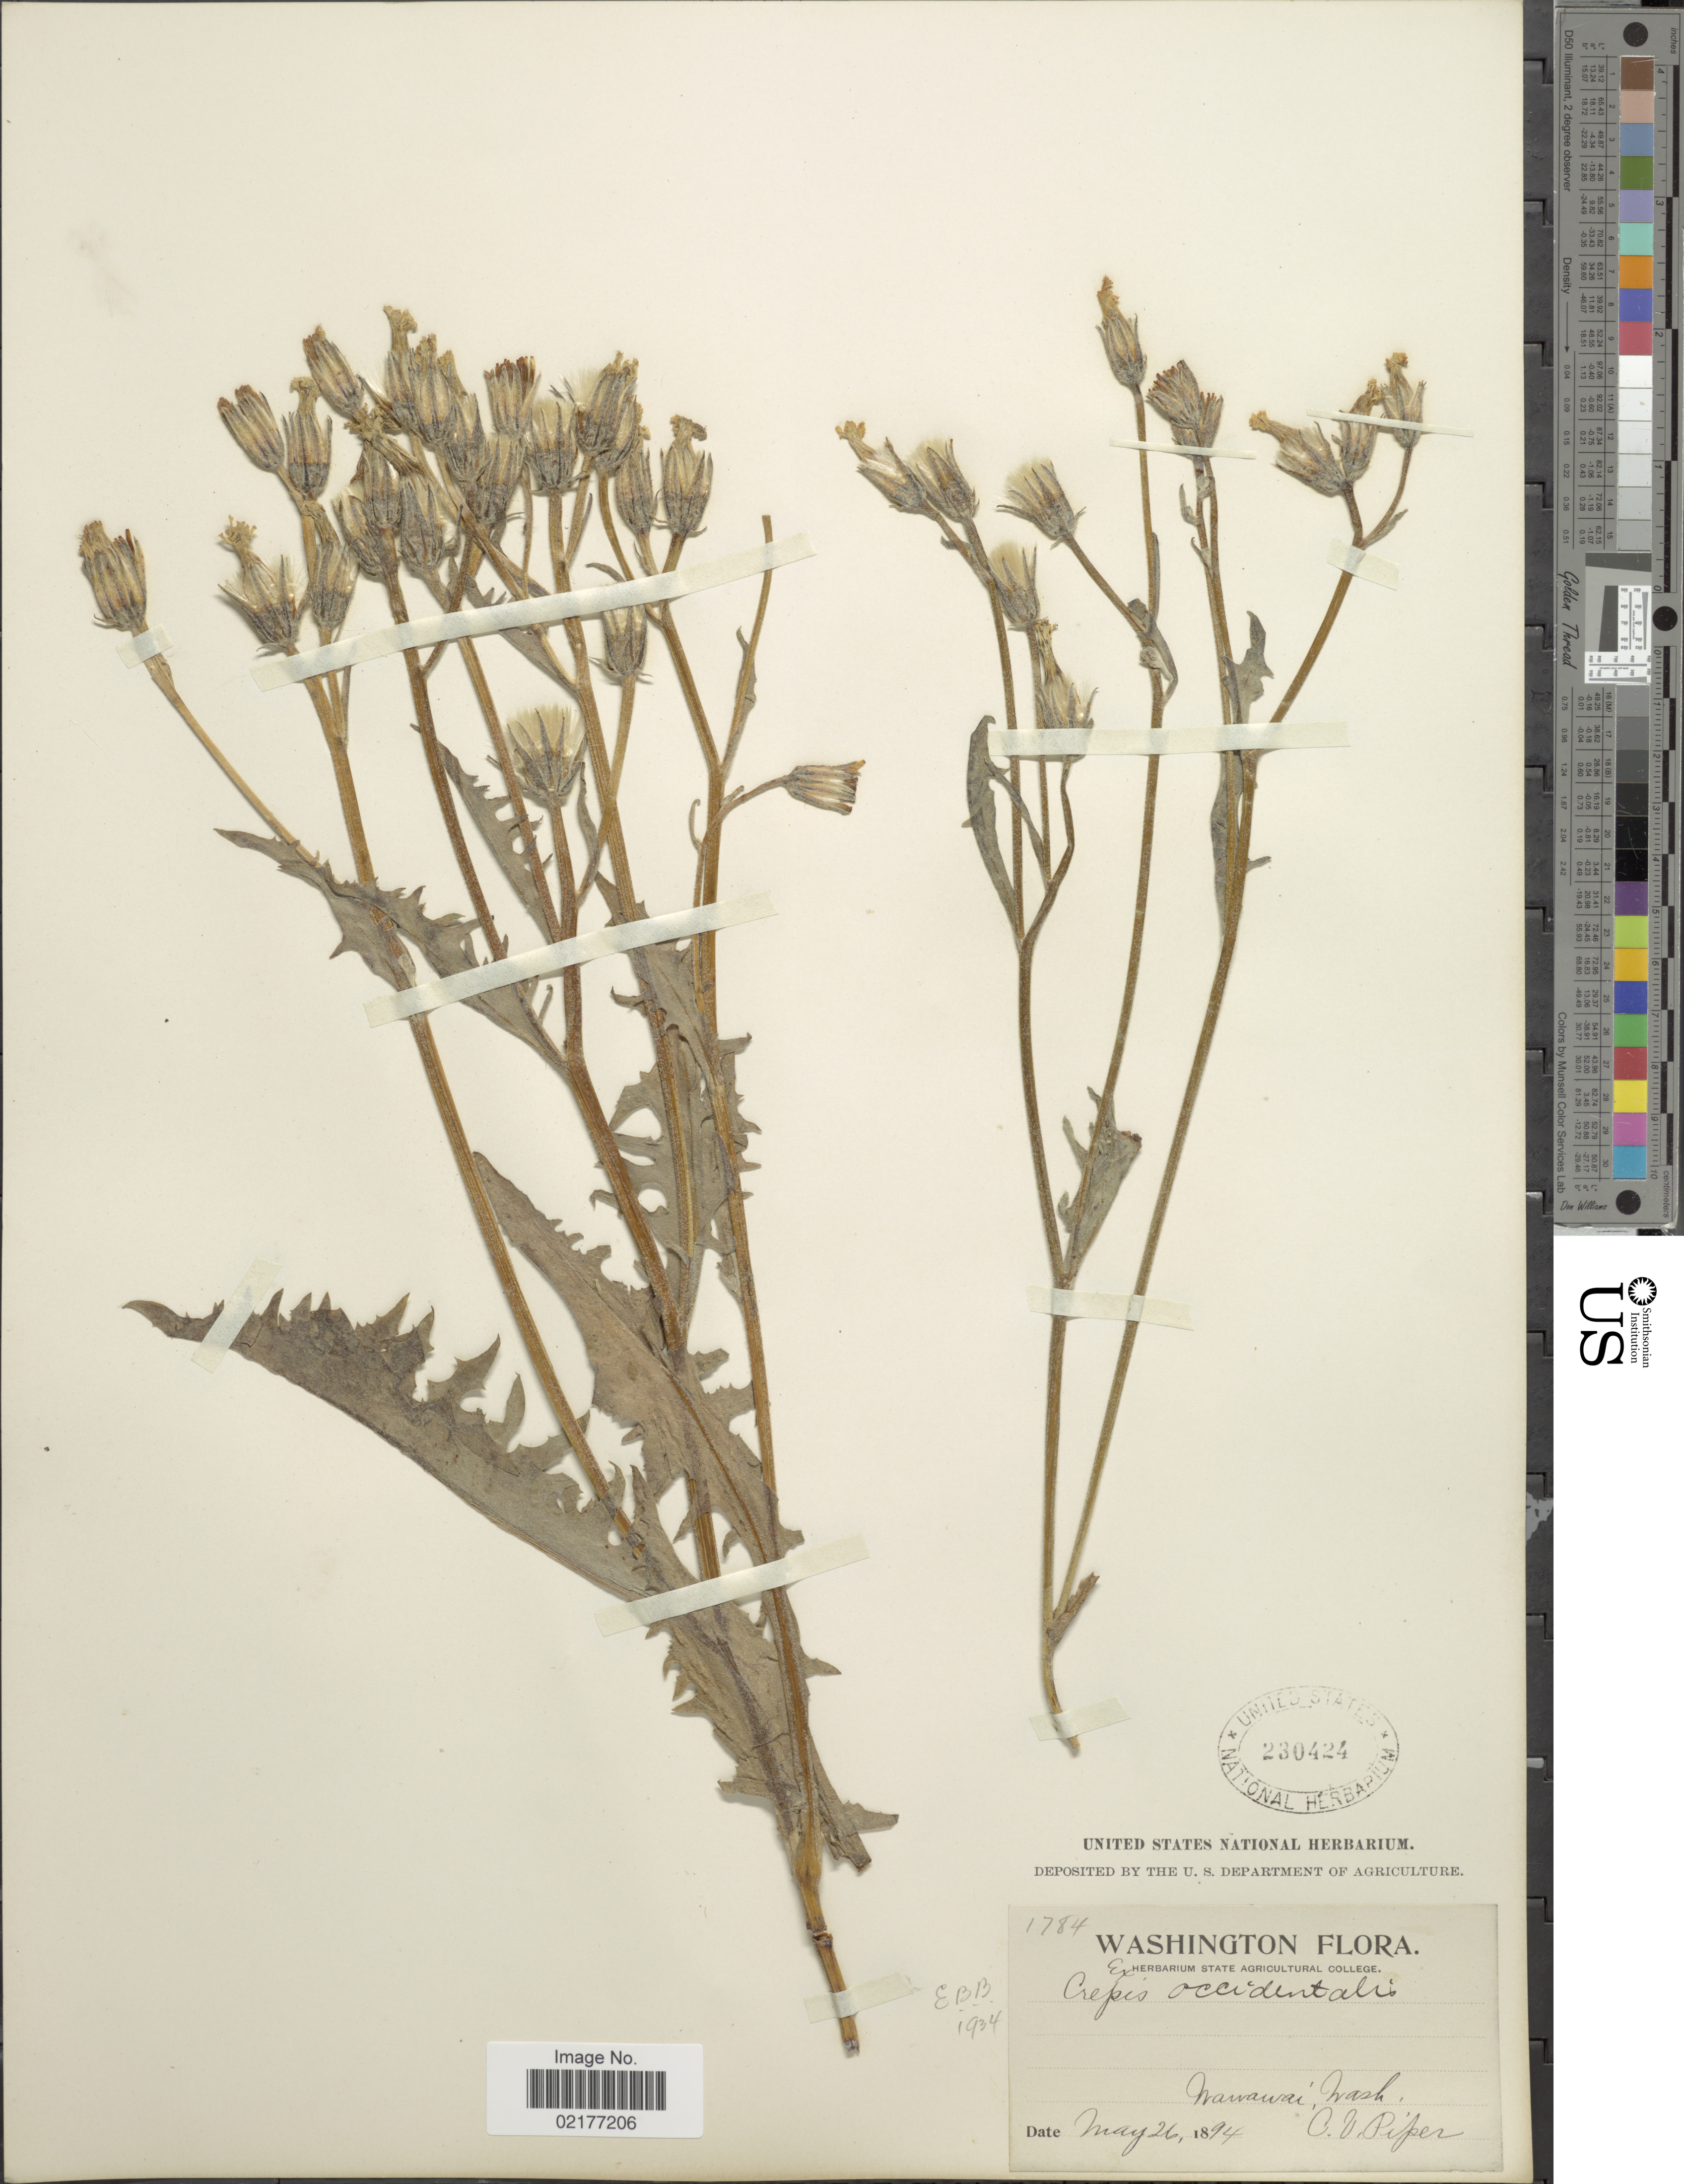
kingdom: Plantae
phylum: Tracheophyta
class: Magnoliopsida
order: Asterales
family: Asteraceae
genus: Crepis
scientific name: Crepis occidentalis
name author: Nutt.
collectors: C. V. Piper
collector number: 1784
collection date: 1894-05-26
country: United States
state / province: Washington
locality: Mawawai, Wash.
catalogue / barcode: US 230424